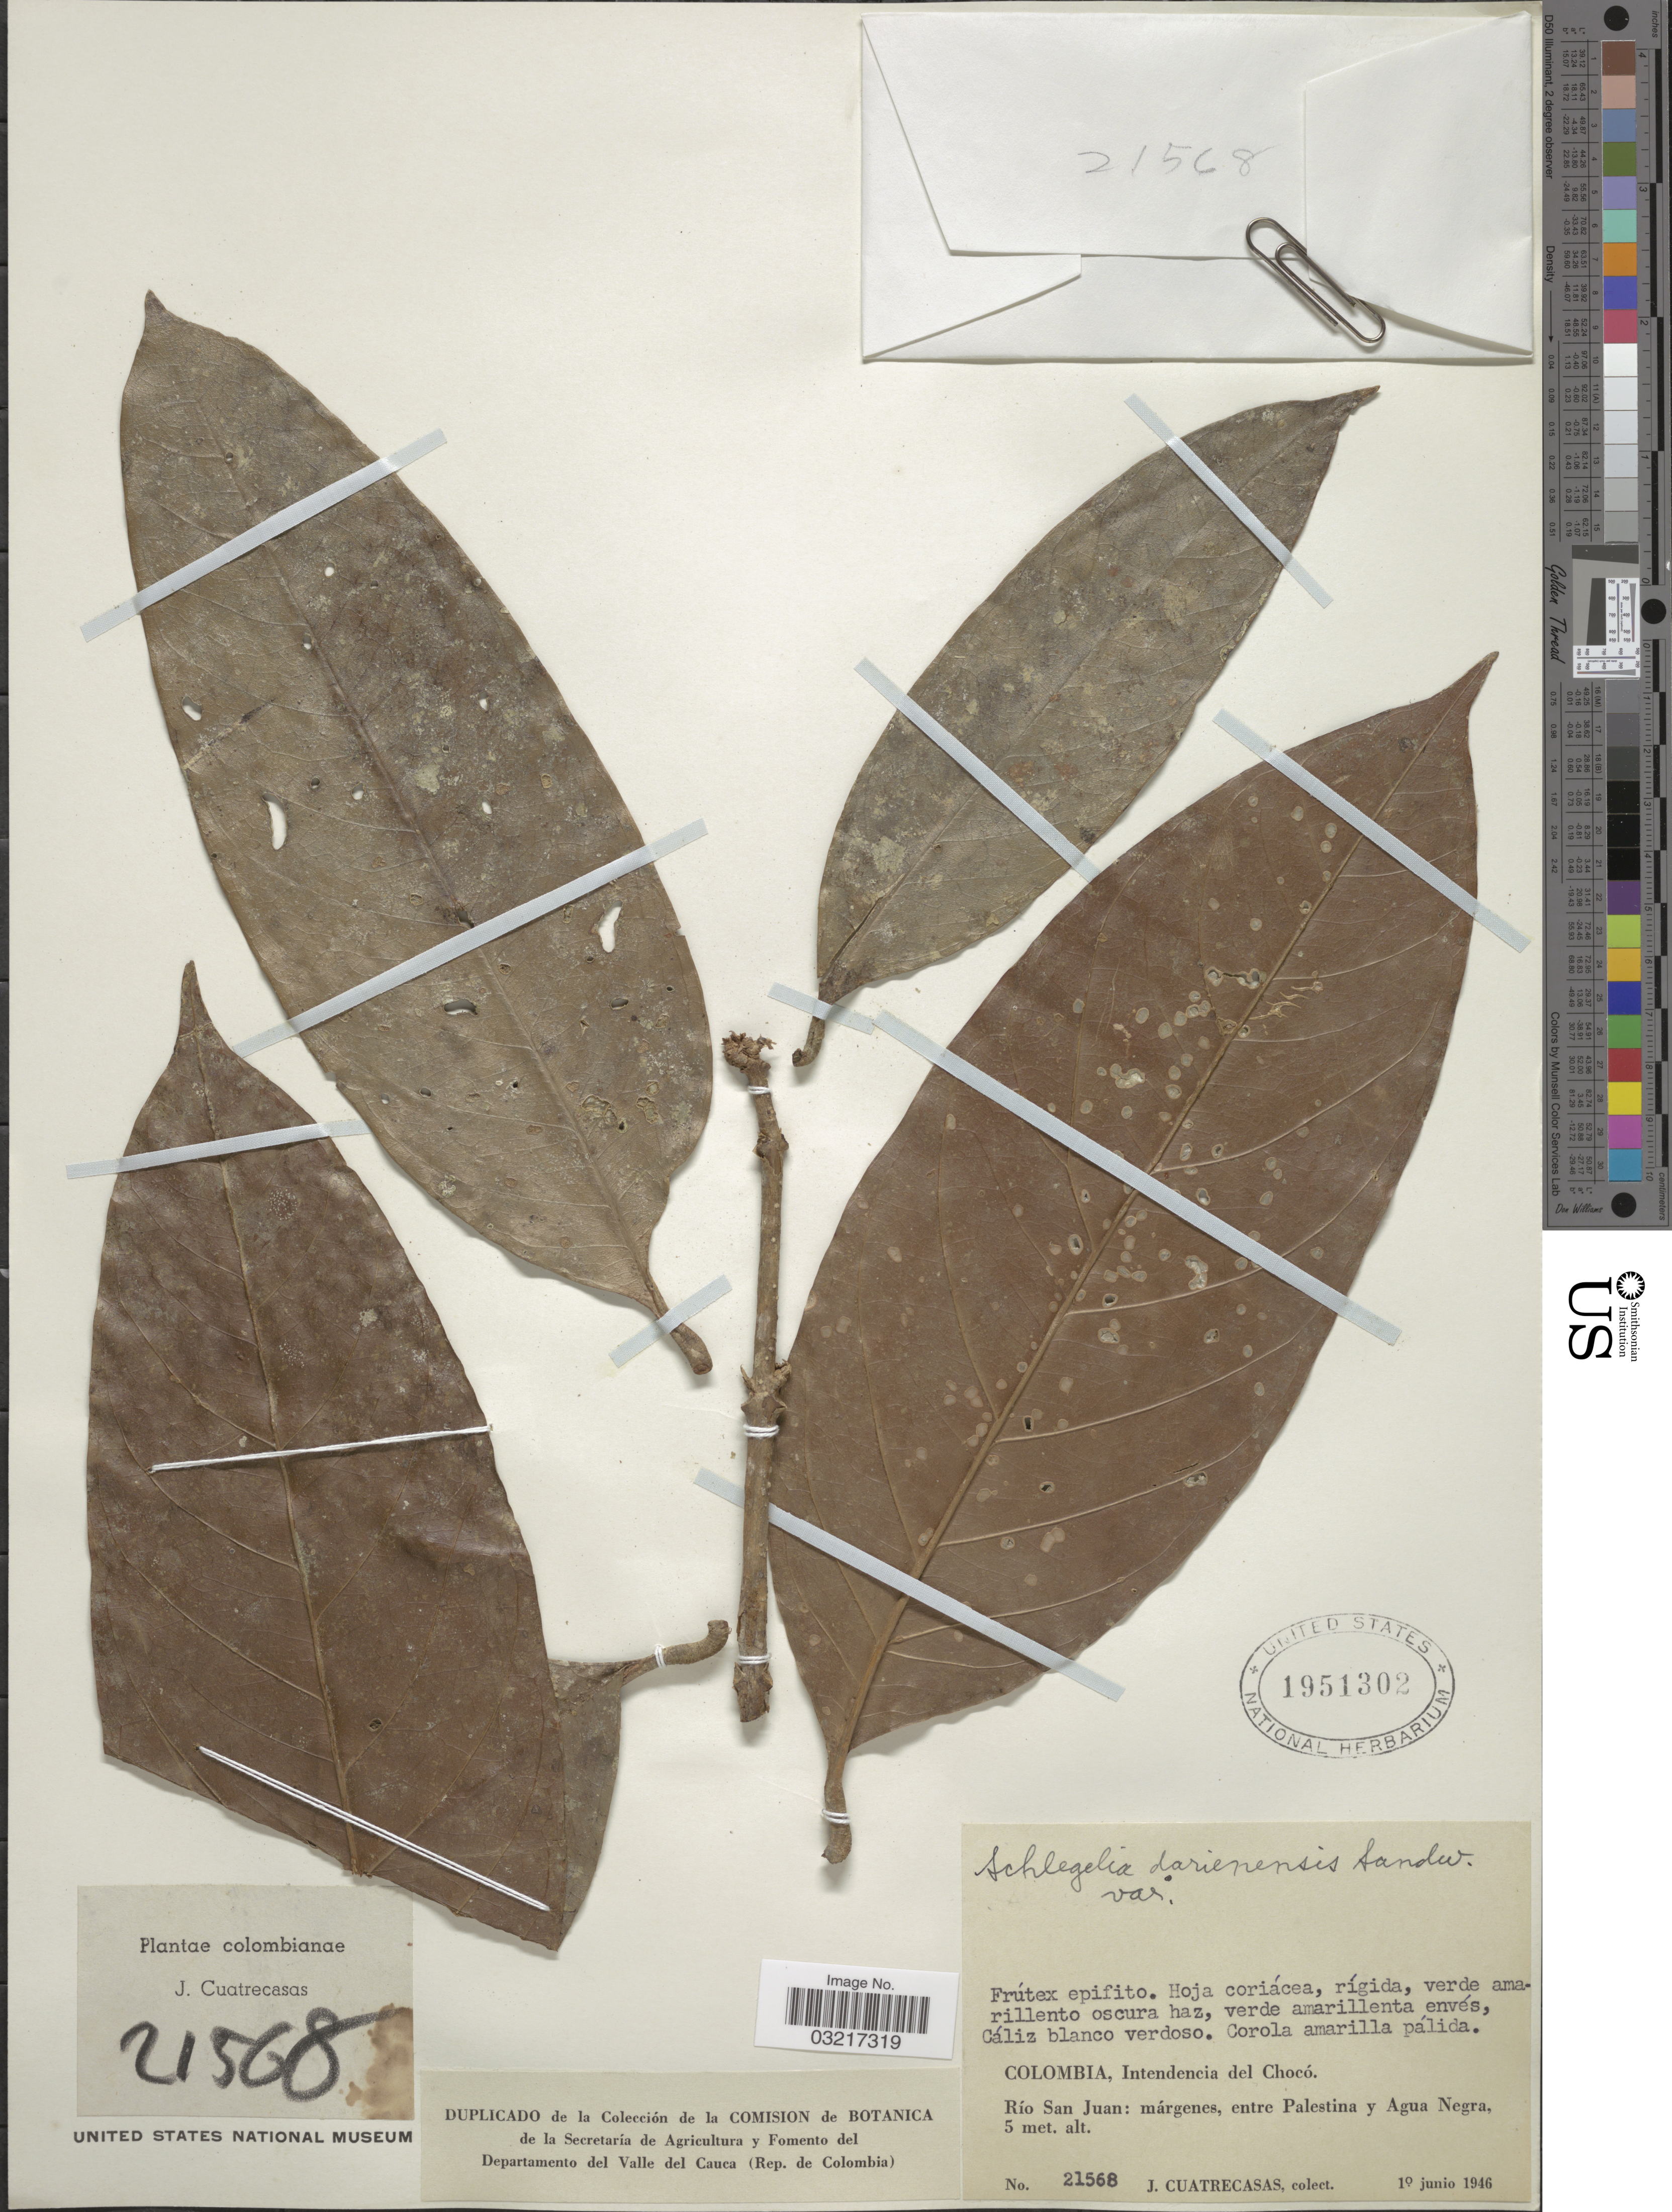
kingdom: Plantae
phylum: Tracheophyta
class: Magnoliopsida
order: Lamiales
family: Schlegeliaceae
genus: Schlegelia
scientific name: Schlegelia darienensis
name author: Sandwith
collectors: J. Cuatrecasas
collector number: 21568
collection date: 1946-06-10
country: Colombia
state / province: Chocó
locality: Intendencia del Chocó. Río San Juan: márgenes, entre Palestina y Agua Negra.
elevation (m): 5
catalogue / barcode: US 1951302